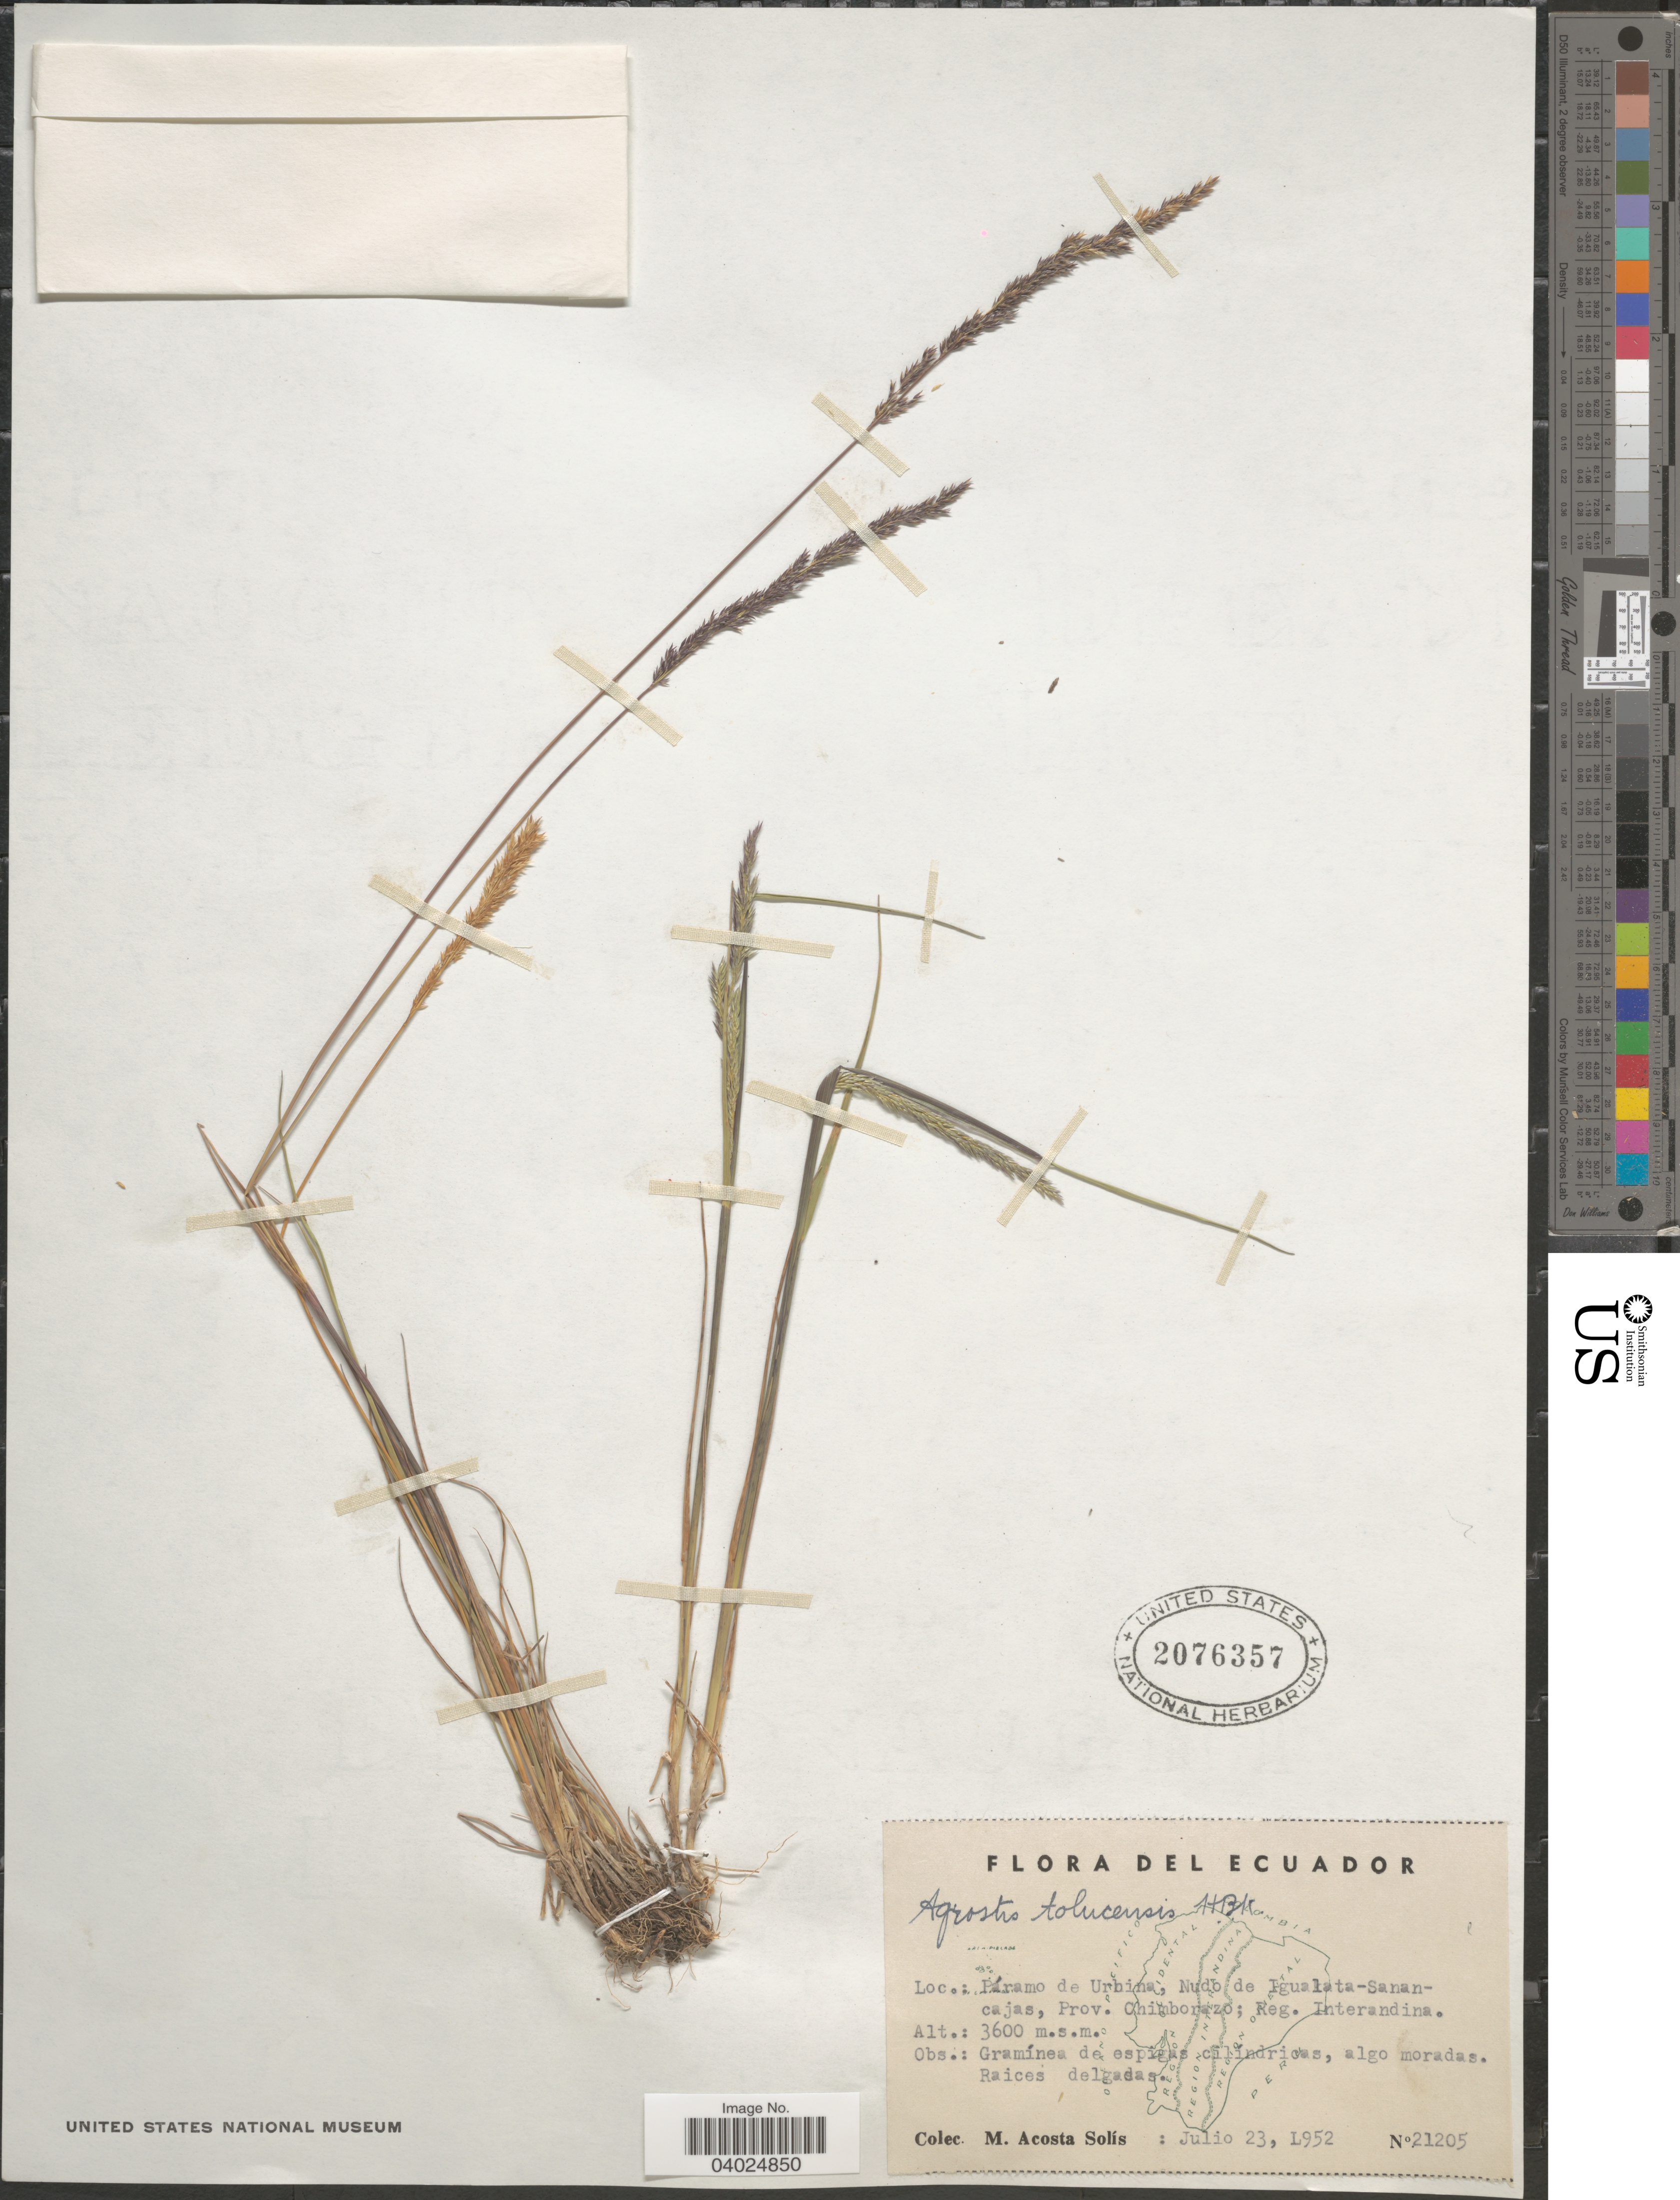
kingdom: Plantae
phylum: Tracheophyta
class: Liliopsida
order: Poales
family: Poaceae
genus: Agrostis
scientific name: Agrostis tolucensis Kunth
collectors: M. Acosta Solis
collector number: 21205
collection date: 1952-07-23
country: Ecuador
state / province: Chimborazo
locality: Páramo de Urbina, Nudo de Igualata-Sanancajas; Reg. Interandina.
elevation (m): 3600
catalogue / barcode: US 2076357